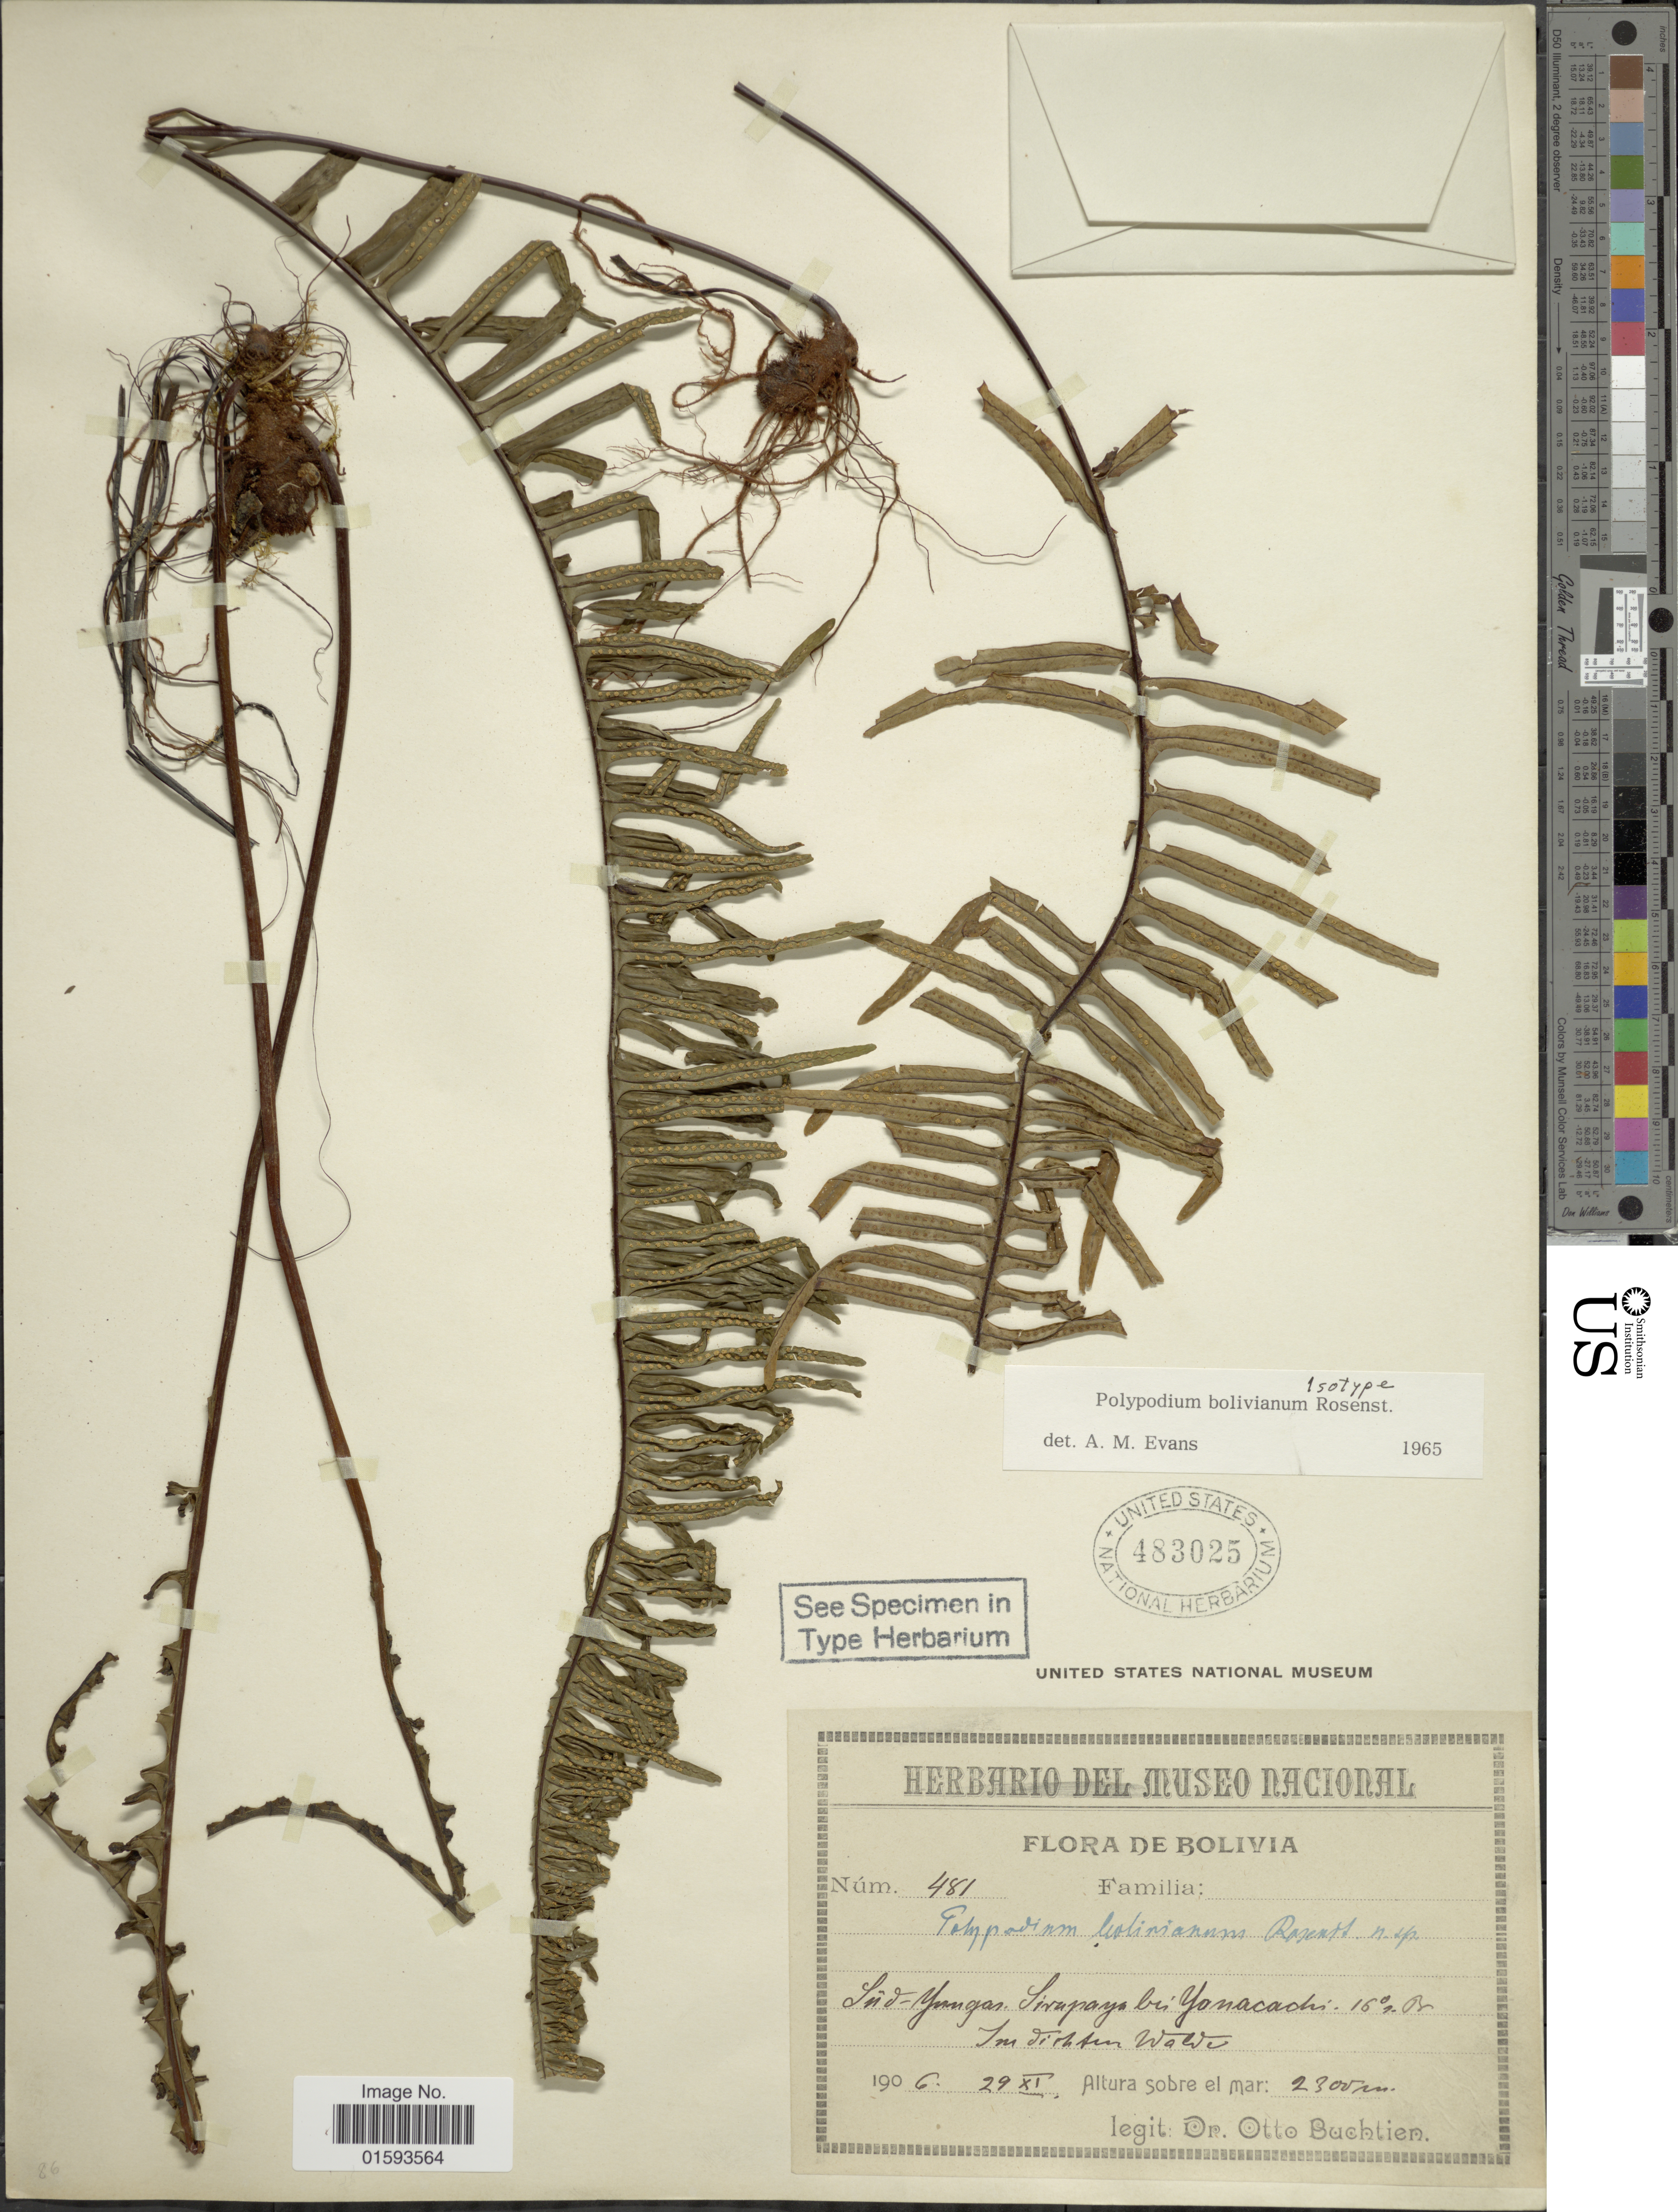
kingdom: Plantae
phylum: Tracheophyta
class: Polypodiopsida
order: Polypodiales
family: Polypodiaceae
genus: Pecluma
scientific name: Pecluma divaricata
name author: (E. Fourn.) Mickel & Beitel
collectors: O. Buchtien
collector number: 481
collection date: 1906-11-29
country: Bolivia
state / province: La Paz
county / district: Sud Yungas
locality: Sirupaya bis Yanacachi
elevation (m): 2300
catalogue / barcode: US 483025